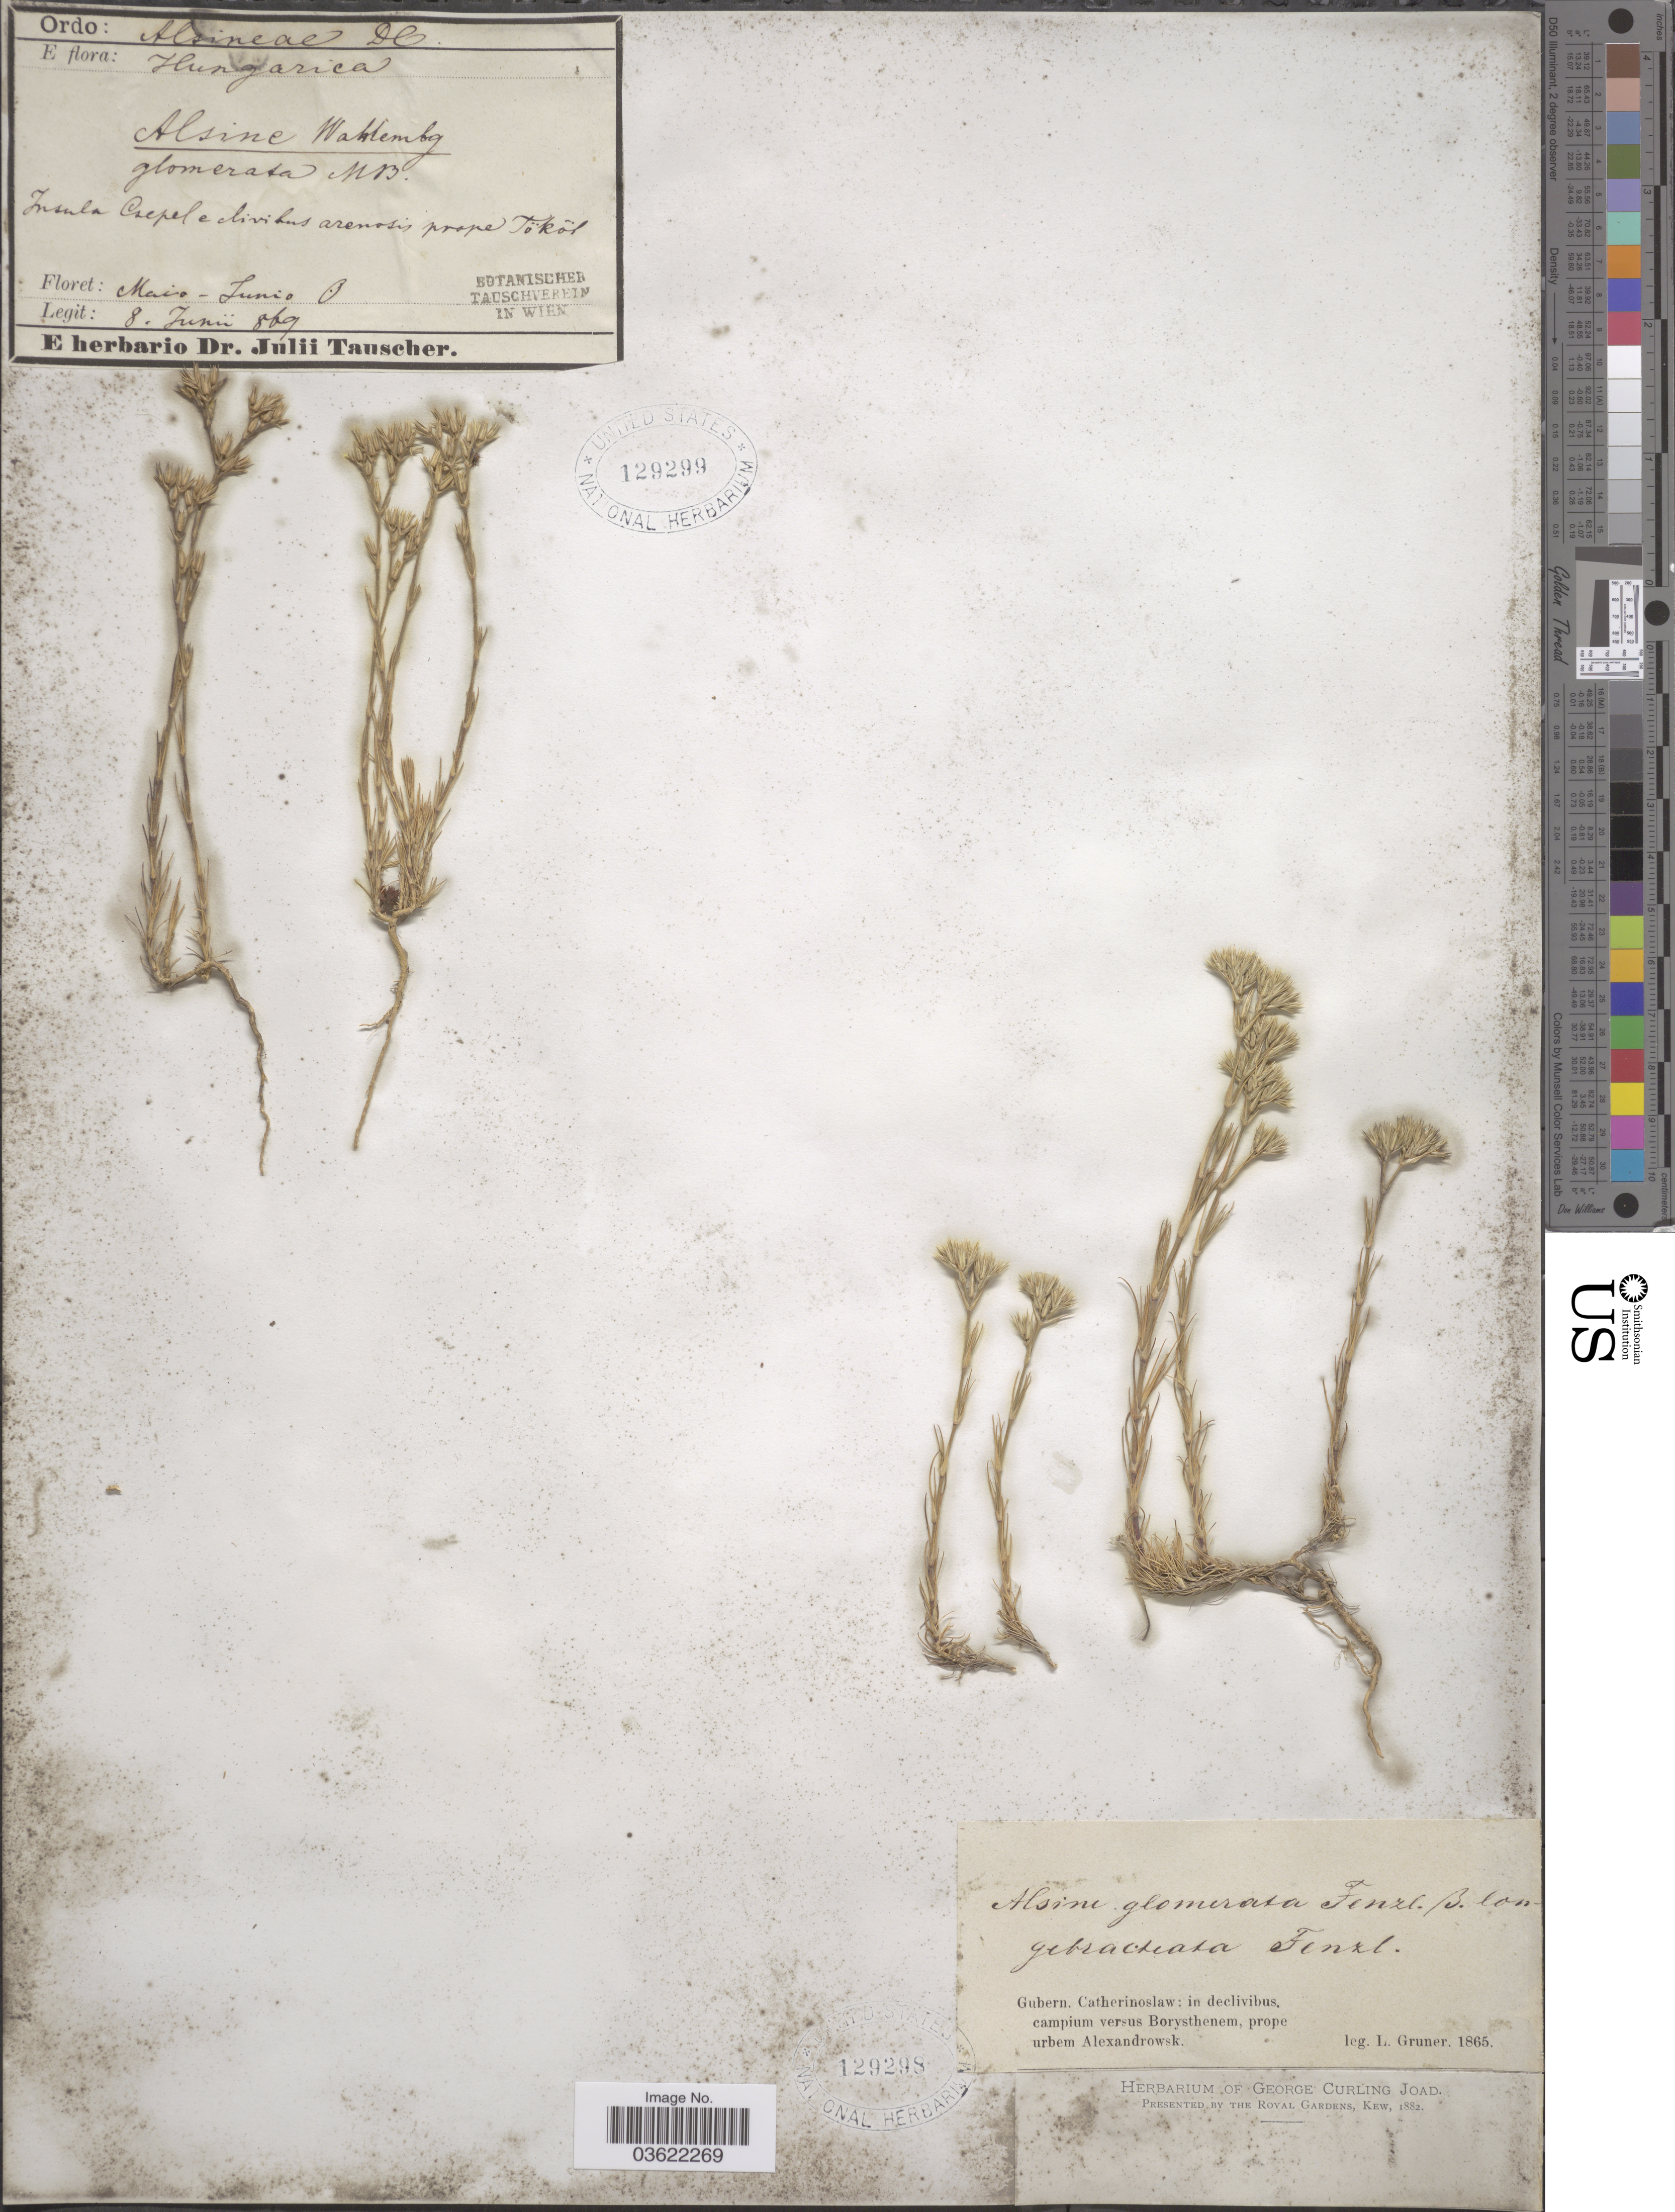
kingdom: Plantae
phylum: Tracheophyta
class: Magnoliopsida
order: Caryophyllales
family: Caryophyllaceae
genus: Arenaria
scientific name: Arenaria glomerata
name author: M. Bieb.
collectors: L. F. Gruner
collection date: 1865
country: Ukraine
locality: Gubern. Catherinoslaw: in declivibus campium versus Borysthenem, prope urbem Alexandrowsk.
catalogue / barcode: US 129298